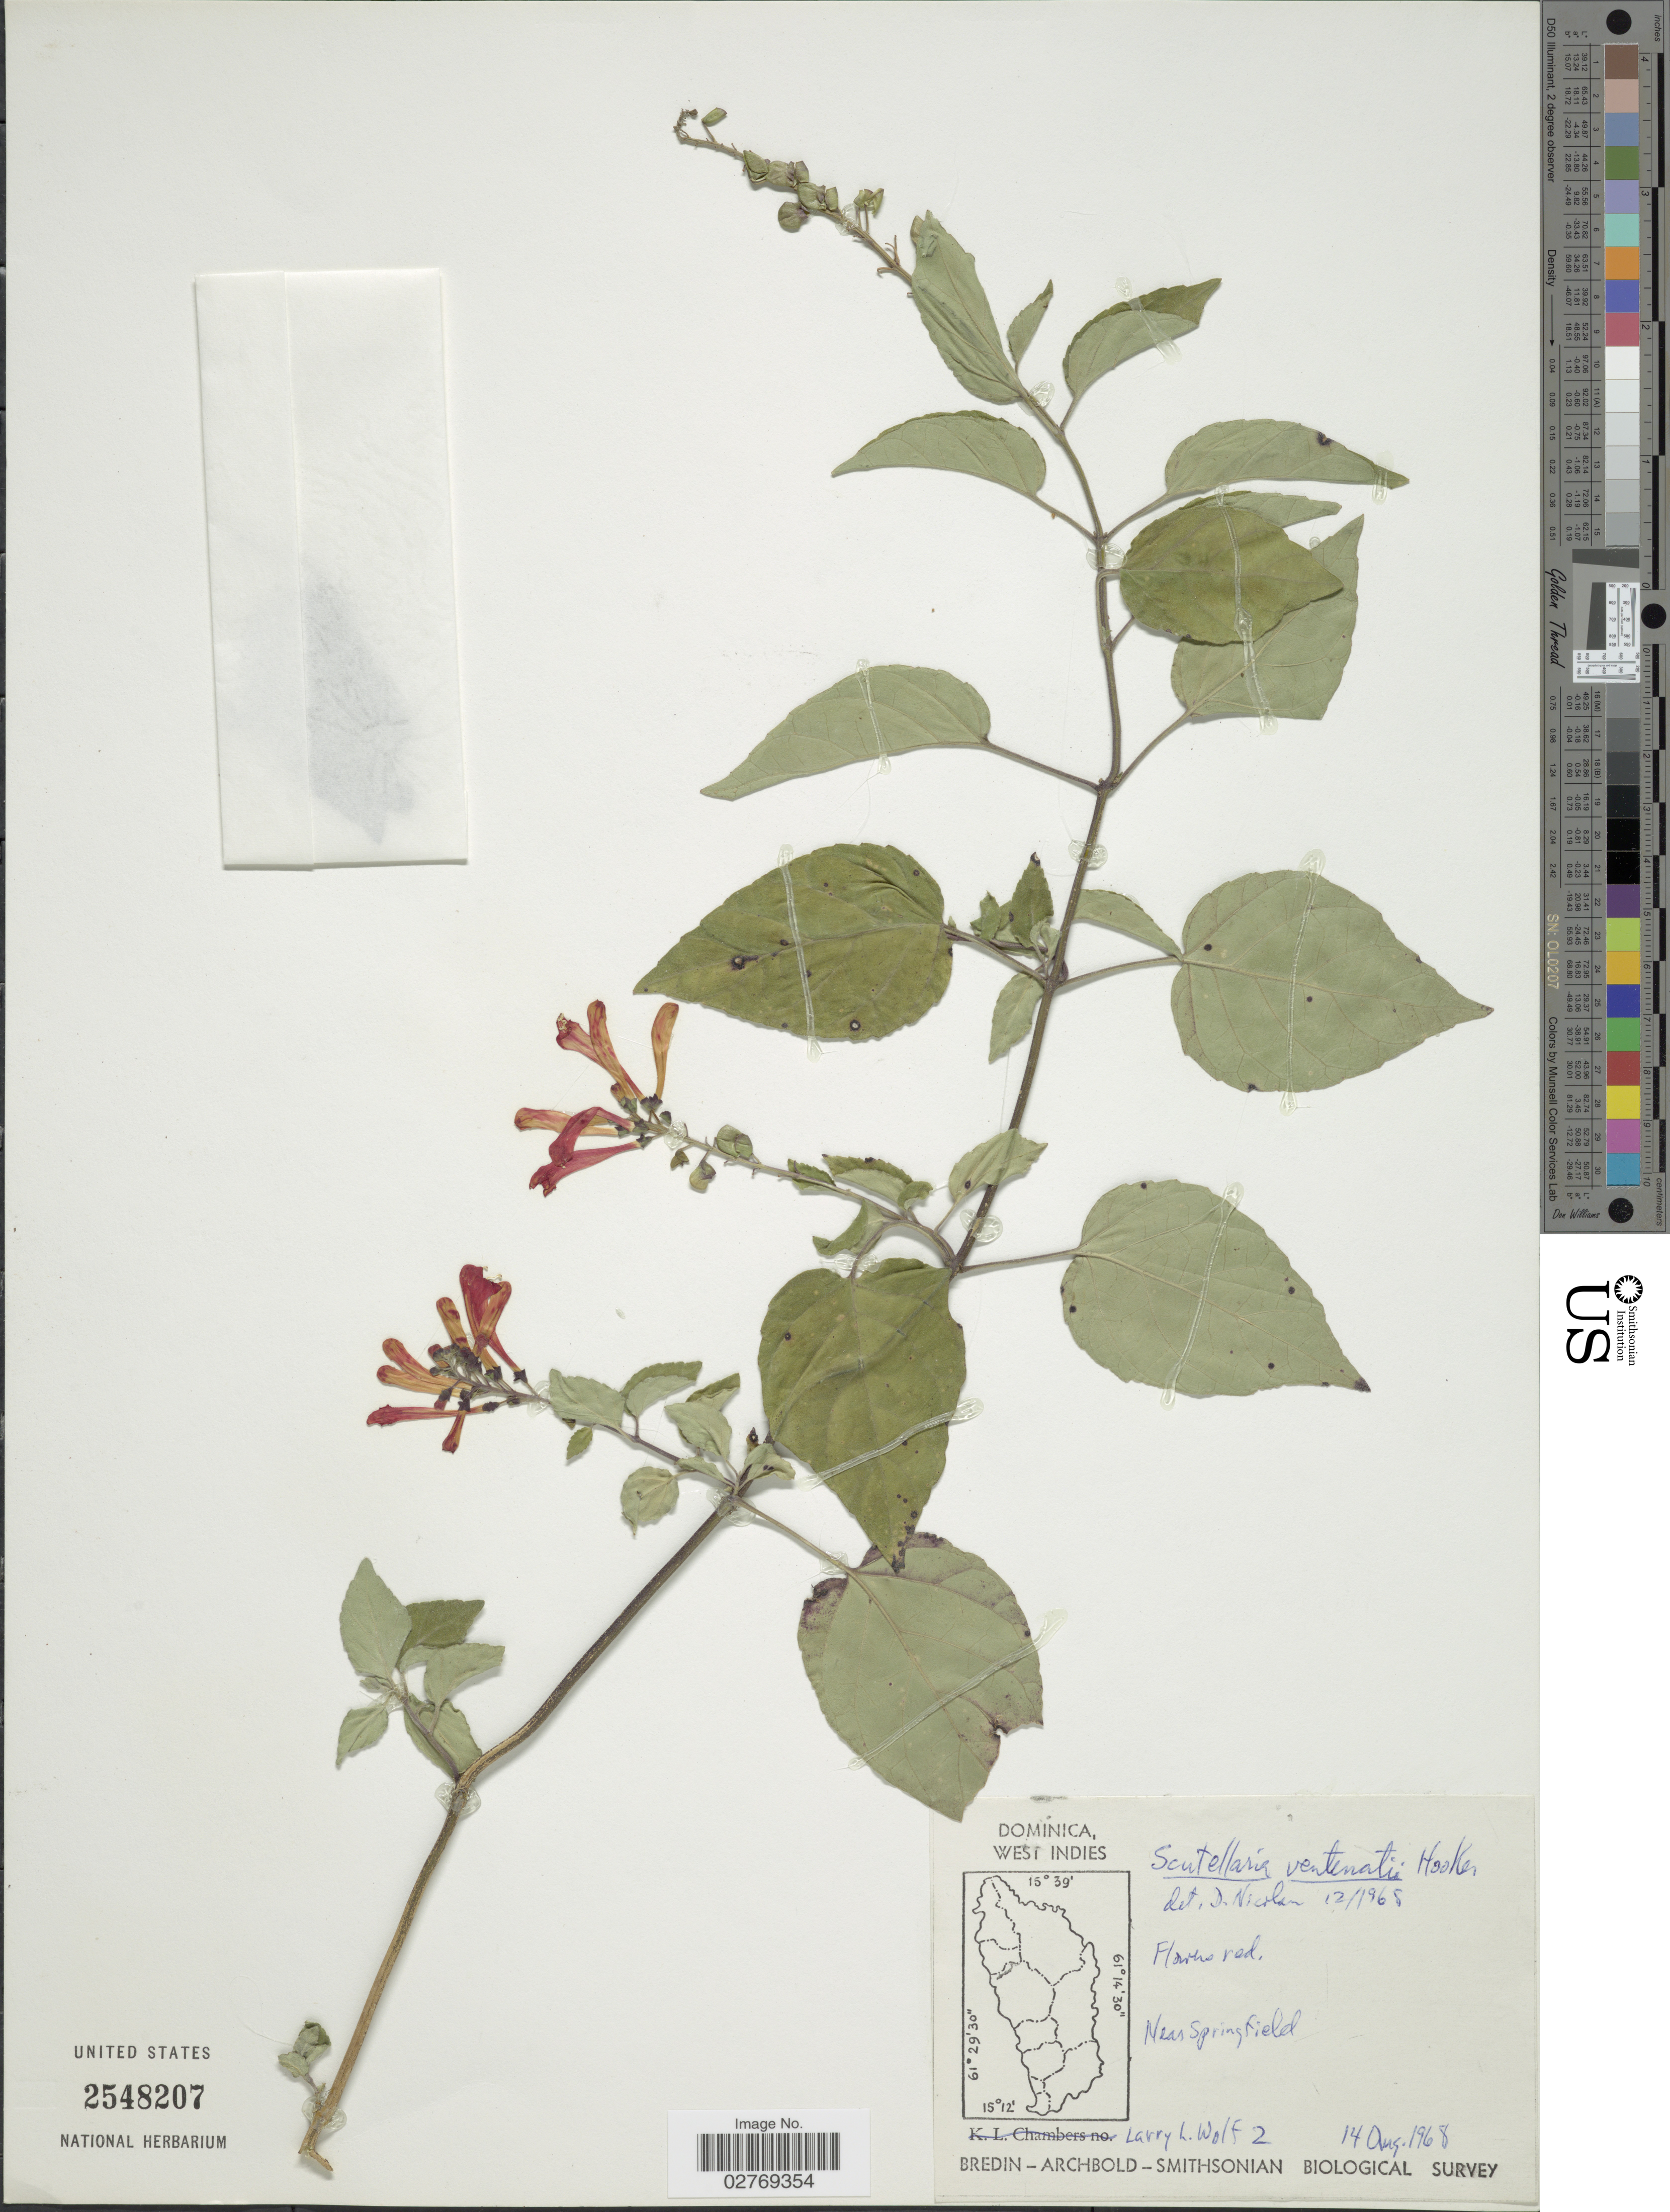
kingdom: Plantae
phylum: Tracheophyta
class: Magnoliopsida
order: Lamiales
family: Lamiaceae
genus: Scutellaria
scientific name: Scutellaria ventenatii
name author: Hook.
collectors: L. Wolf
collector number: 2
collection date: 1968-08-14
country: Dominica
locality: Near Springfield.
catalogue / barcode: US 2548207